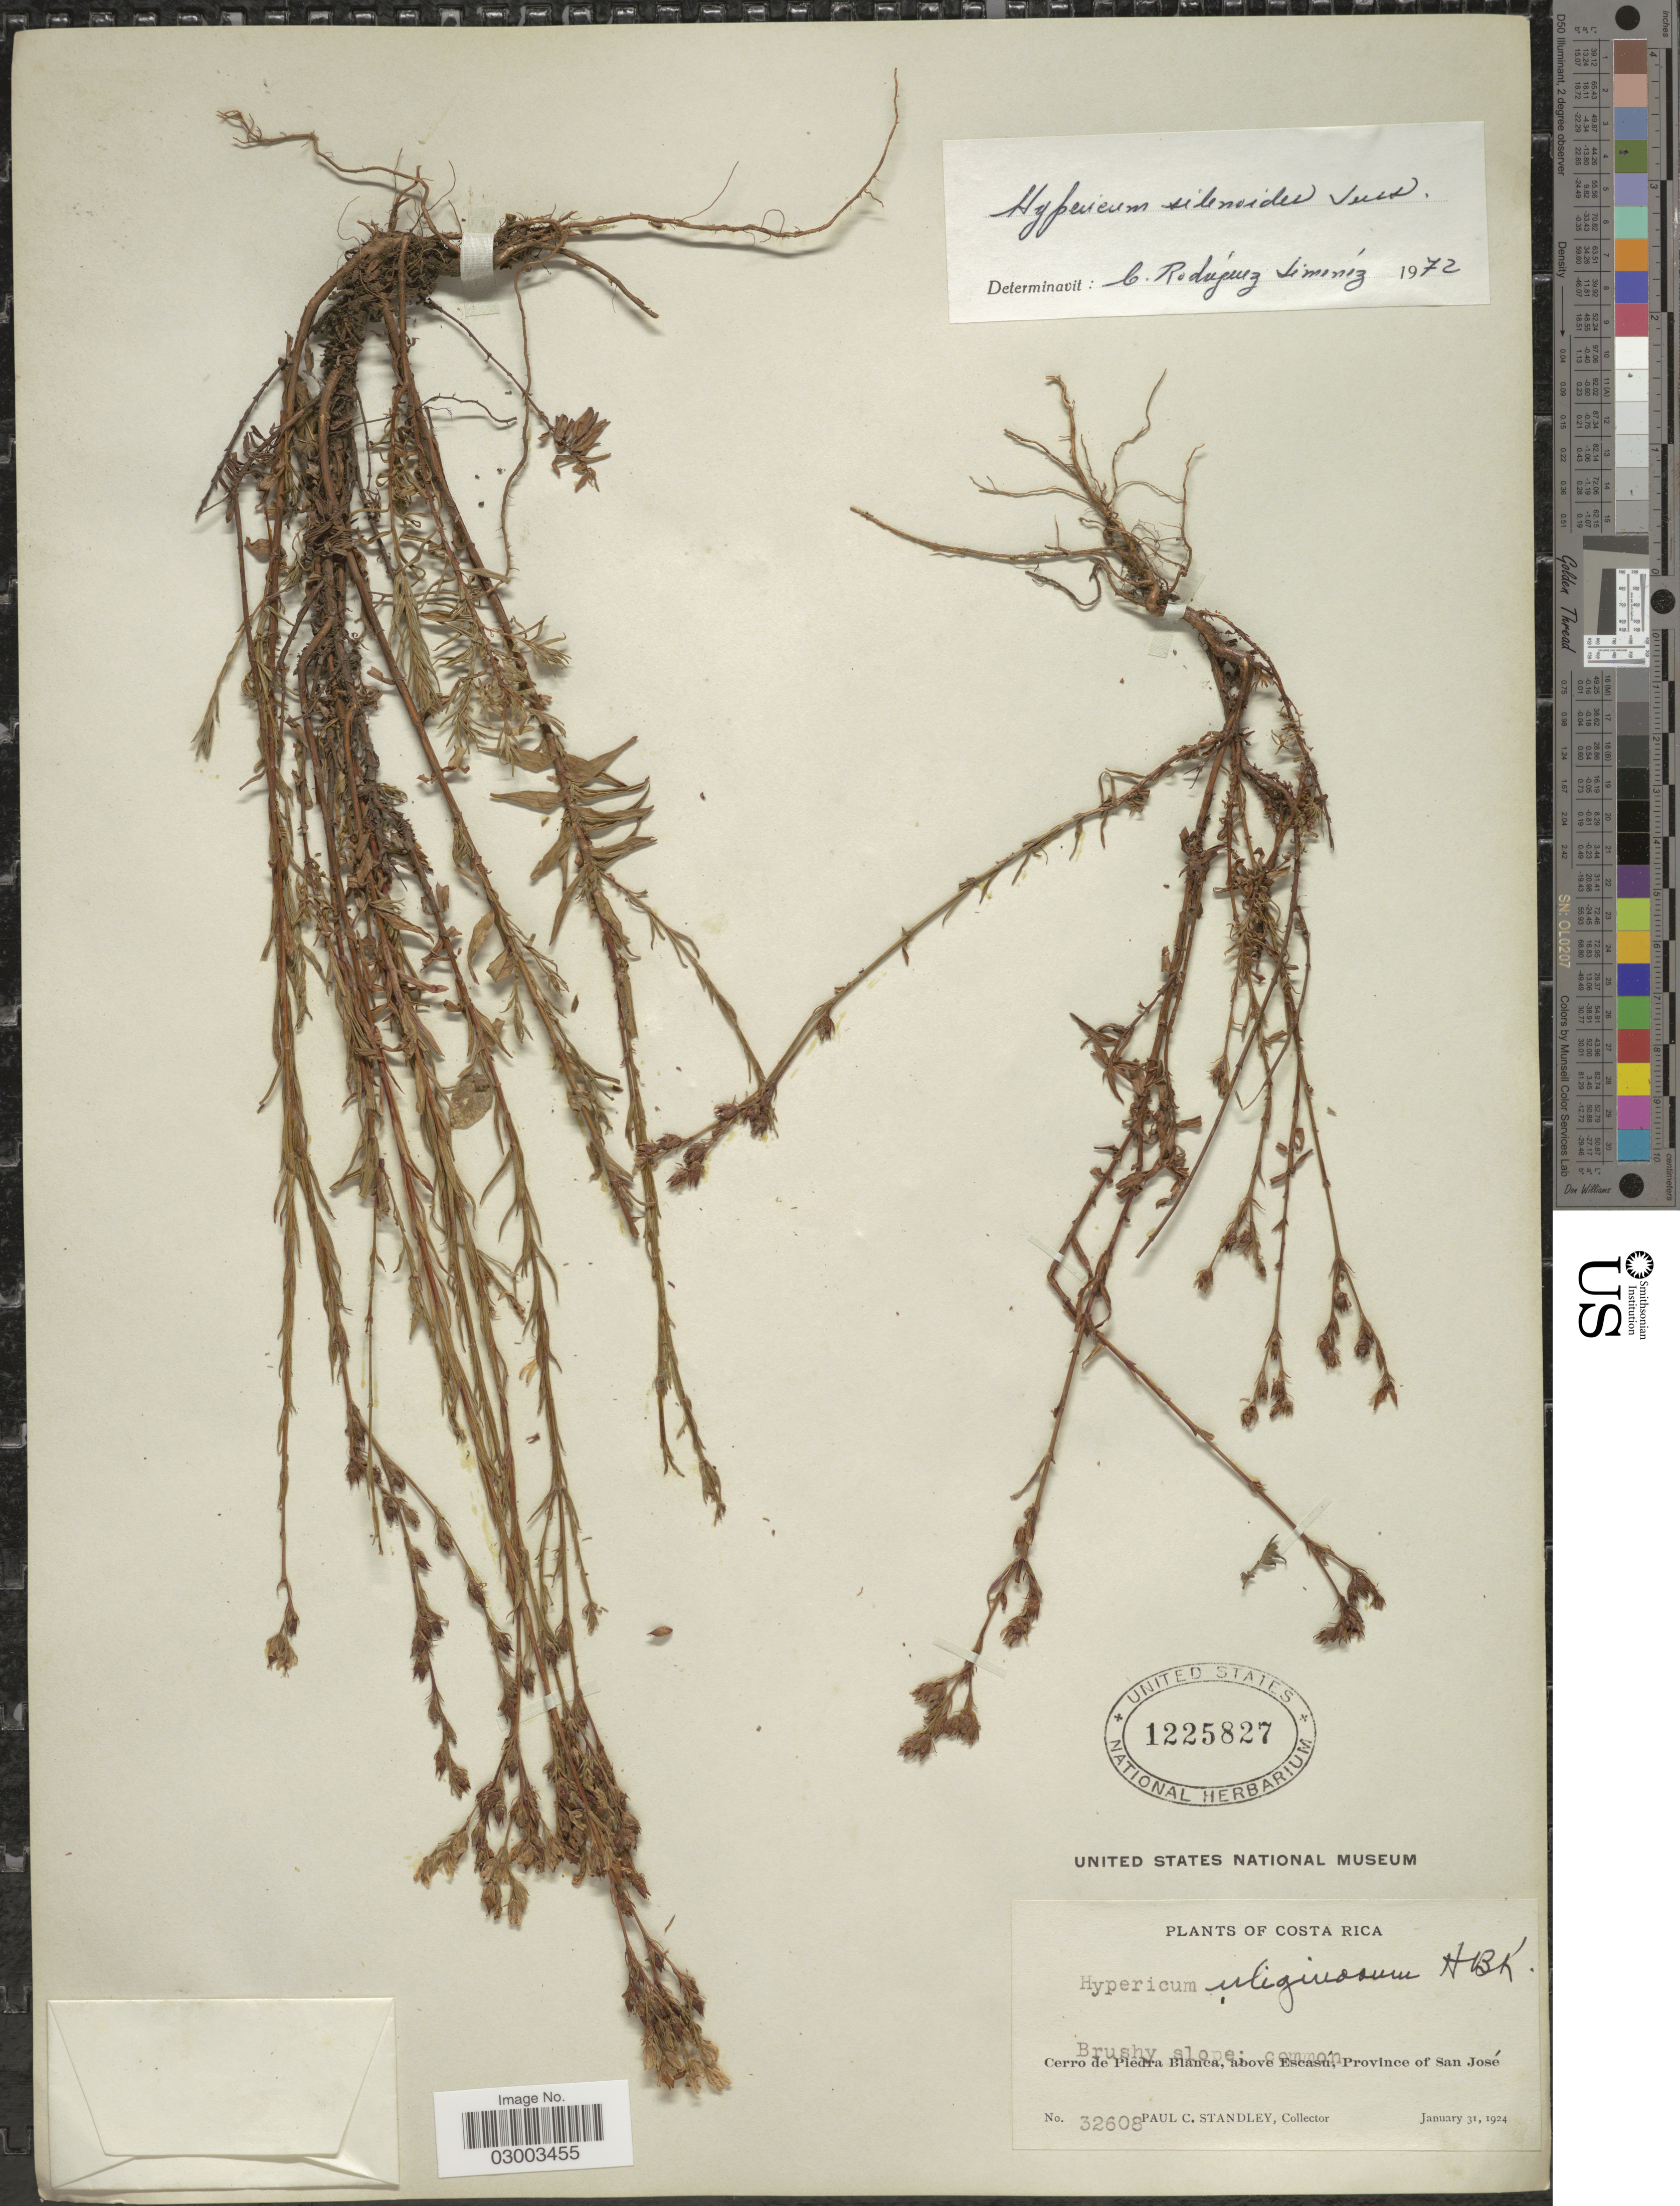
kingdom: Plantae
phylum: Tracheophyta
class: Magnoliopsida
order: Malpighiales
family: Hypericaceae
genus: Hypericum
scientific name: Hypericum silenoides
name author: Juss.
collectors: P. C. Standley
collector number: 32608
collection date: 1924-01-31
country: Costa Rica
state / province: San José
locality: Cerro de Piedra Blanca, above Escasú.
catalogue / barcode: US 1225827